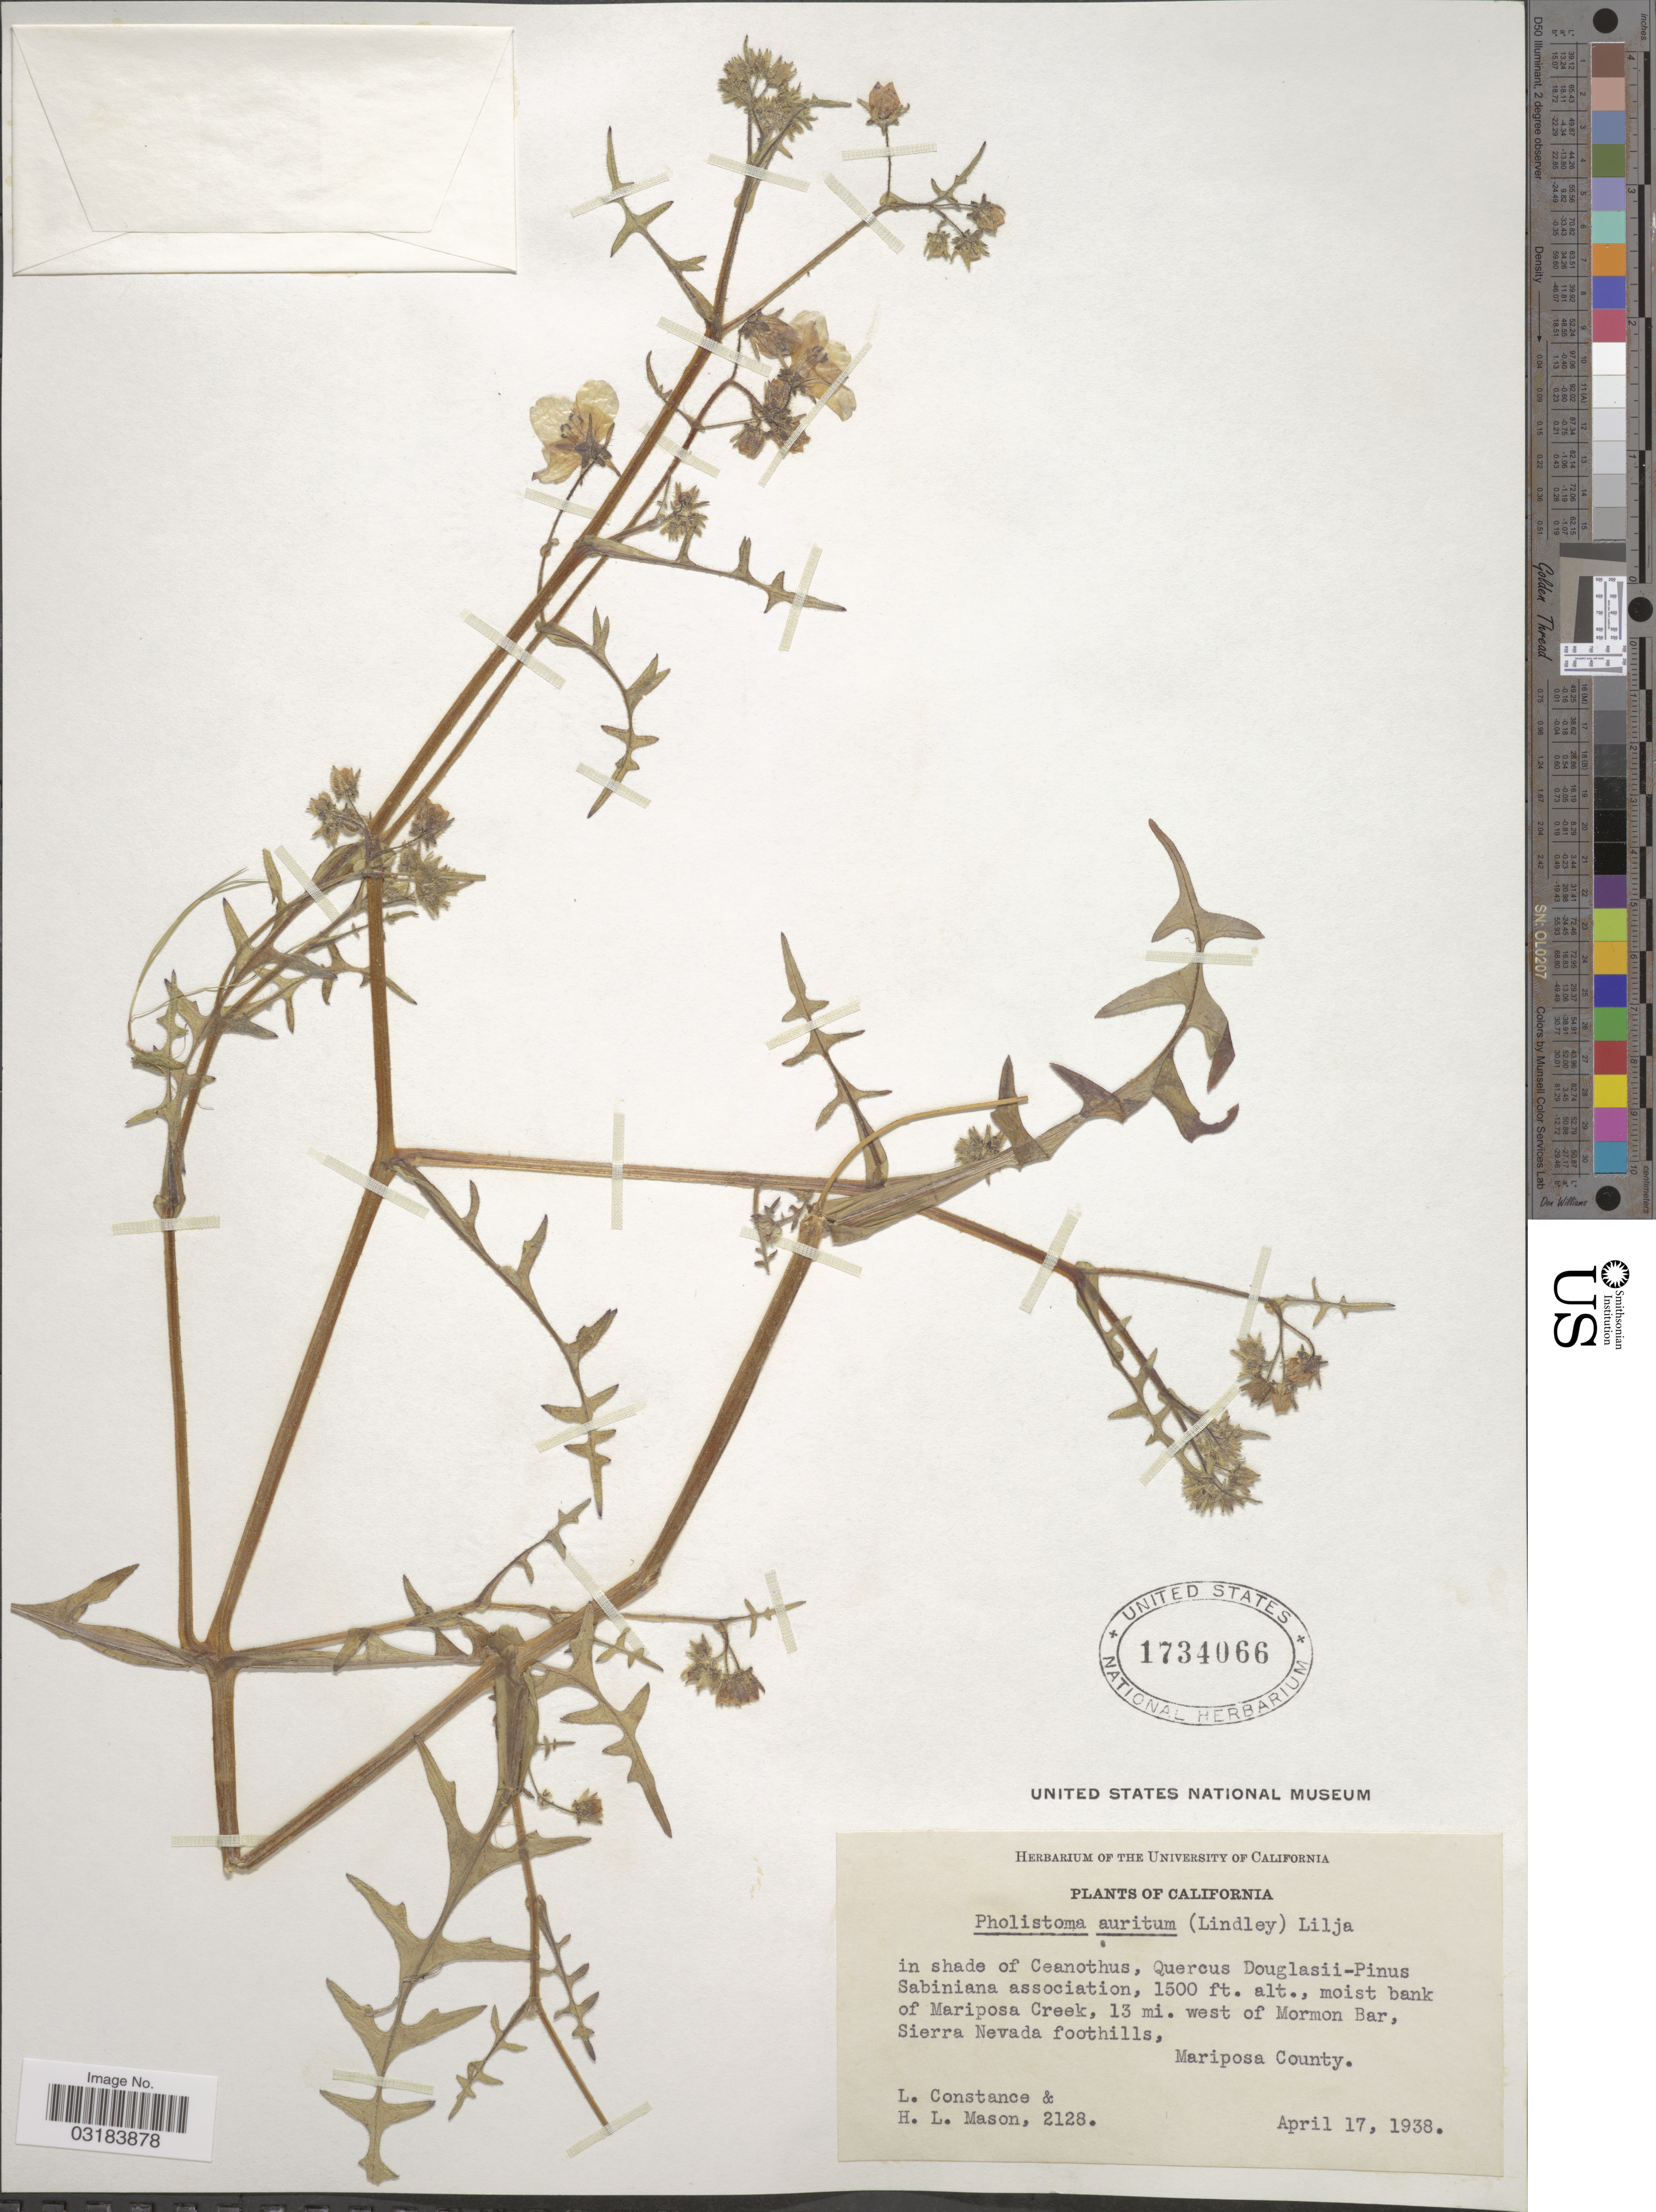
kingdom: Plantae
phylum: Tracheophyta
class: Magnoliopsida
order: Boraginales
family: Hydrophyllaceae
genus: Pholistoma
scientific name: Pholistoma auritum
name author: (Lindl.) Lilja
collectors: L. Constance & H. L. Mason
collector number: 2128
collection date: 1938-04-17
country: United States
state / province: California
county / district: Mariposa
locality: Moist bank of Mariposa Creek, 13 mi. west of Mormon Bar, Sierra Nevada foothills, Mariposa County.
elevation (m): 457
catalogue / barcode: US 1734066